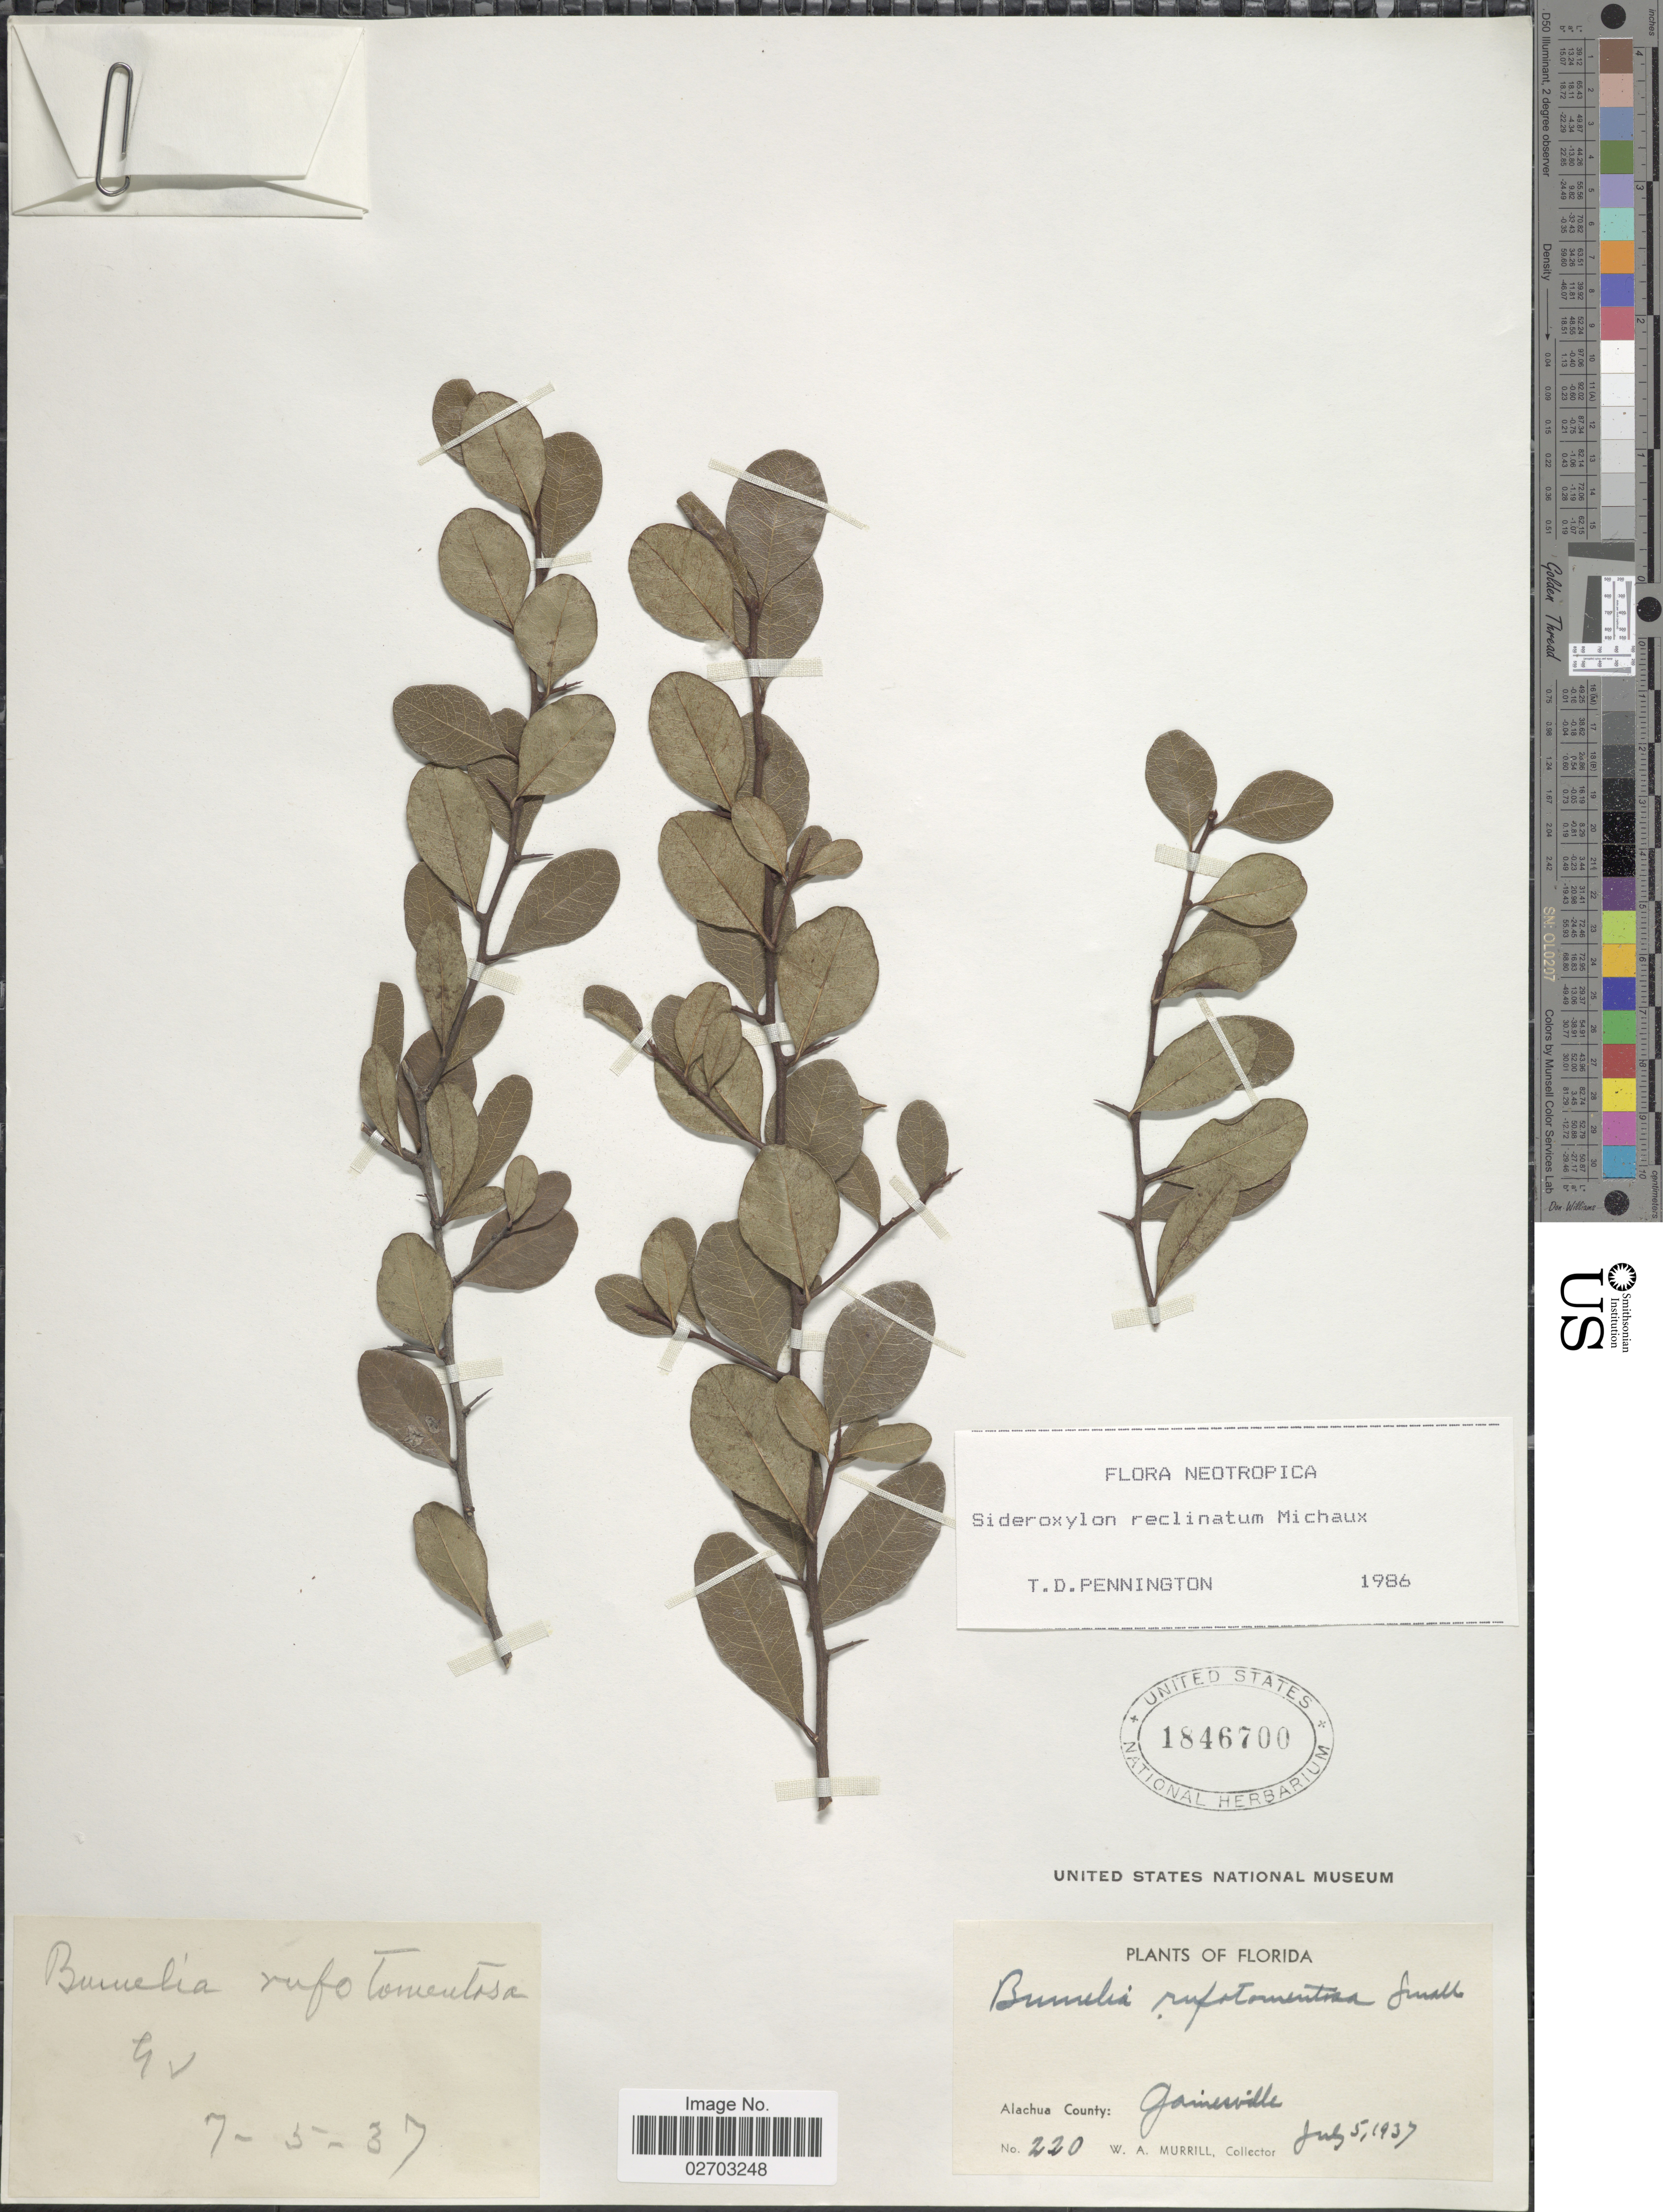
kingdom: Plantae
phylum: Tracheophyta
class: Magnoliopsida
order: Ericales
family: Sapotaceae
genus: Sideroxylon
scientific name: Sideroxylon reclinatum Michx. subsp. reclinatum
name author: Michx.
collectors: W. A. Murrill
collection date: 1937-07-05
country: United States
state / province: Florida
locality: Alachua County: Gainesville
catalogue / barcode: US 1846700